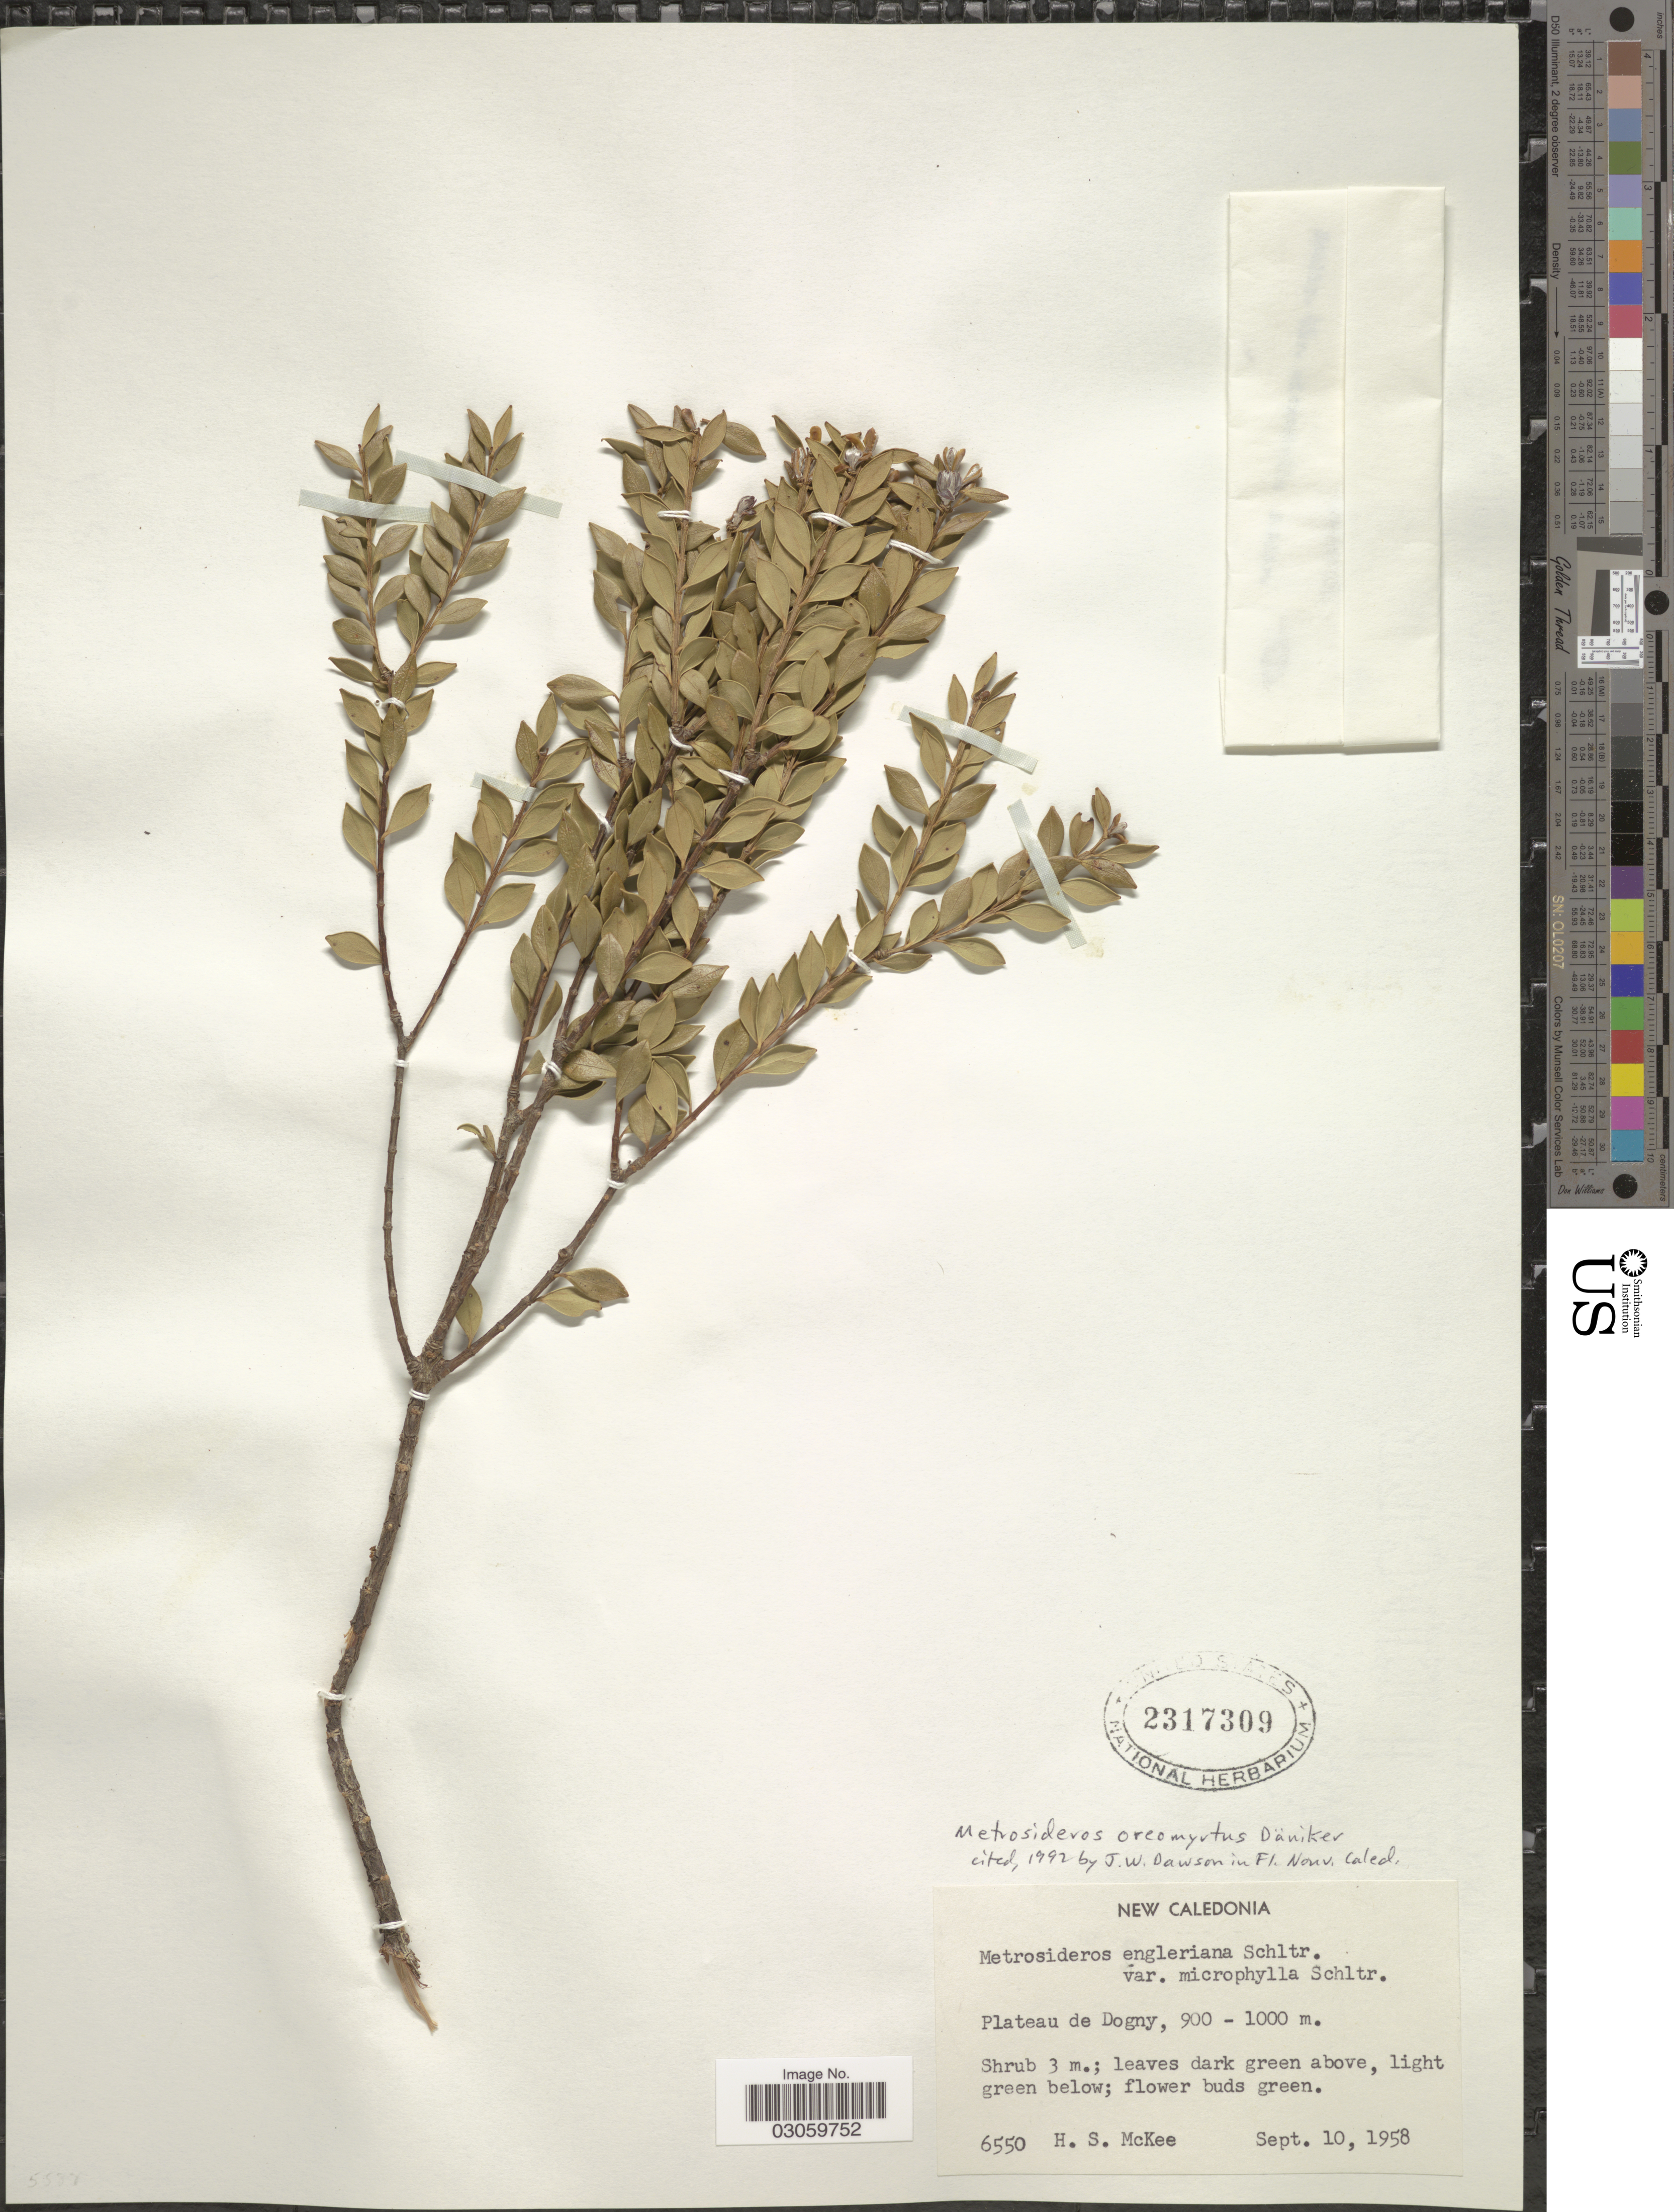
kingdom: Plantae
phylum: Tracheophyta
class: Magnoliopsida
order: Myrtales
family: Myrtaceae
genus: Metrosideros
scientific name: Metrosideros oreomyrtus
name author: Däniker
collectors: H. S. McKee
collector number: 6550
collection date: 1958-09-10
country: New Caledonia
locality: Plateau de Dogny.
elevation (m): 900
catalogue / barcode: US 2317309